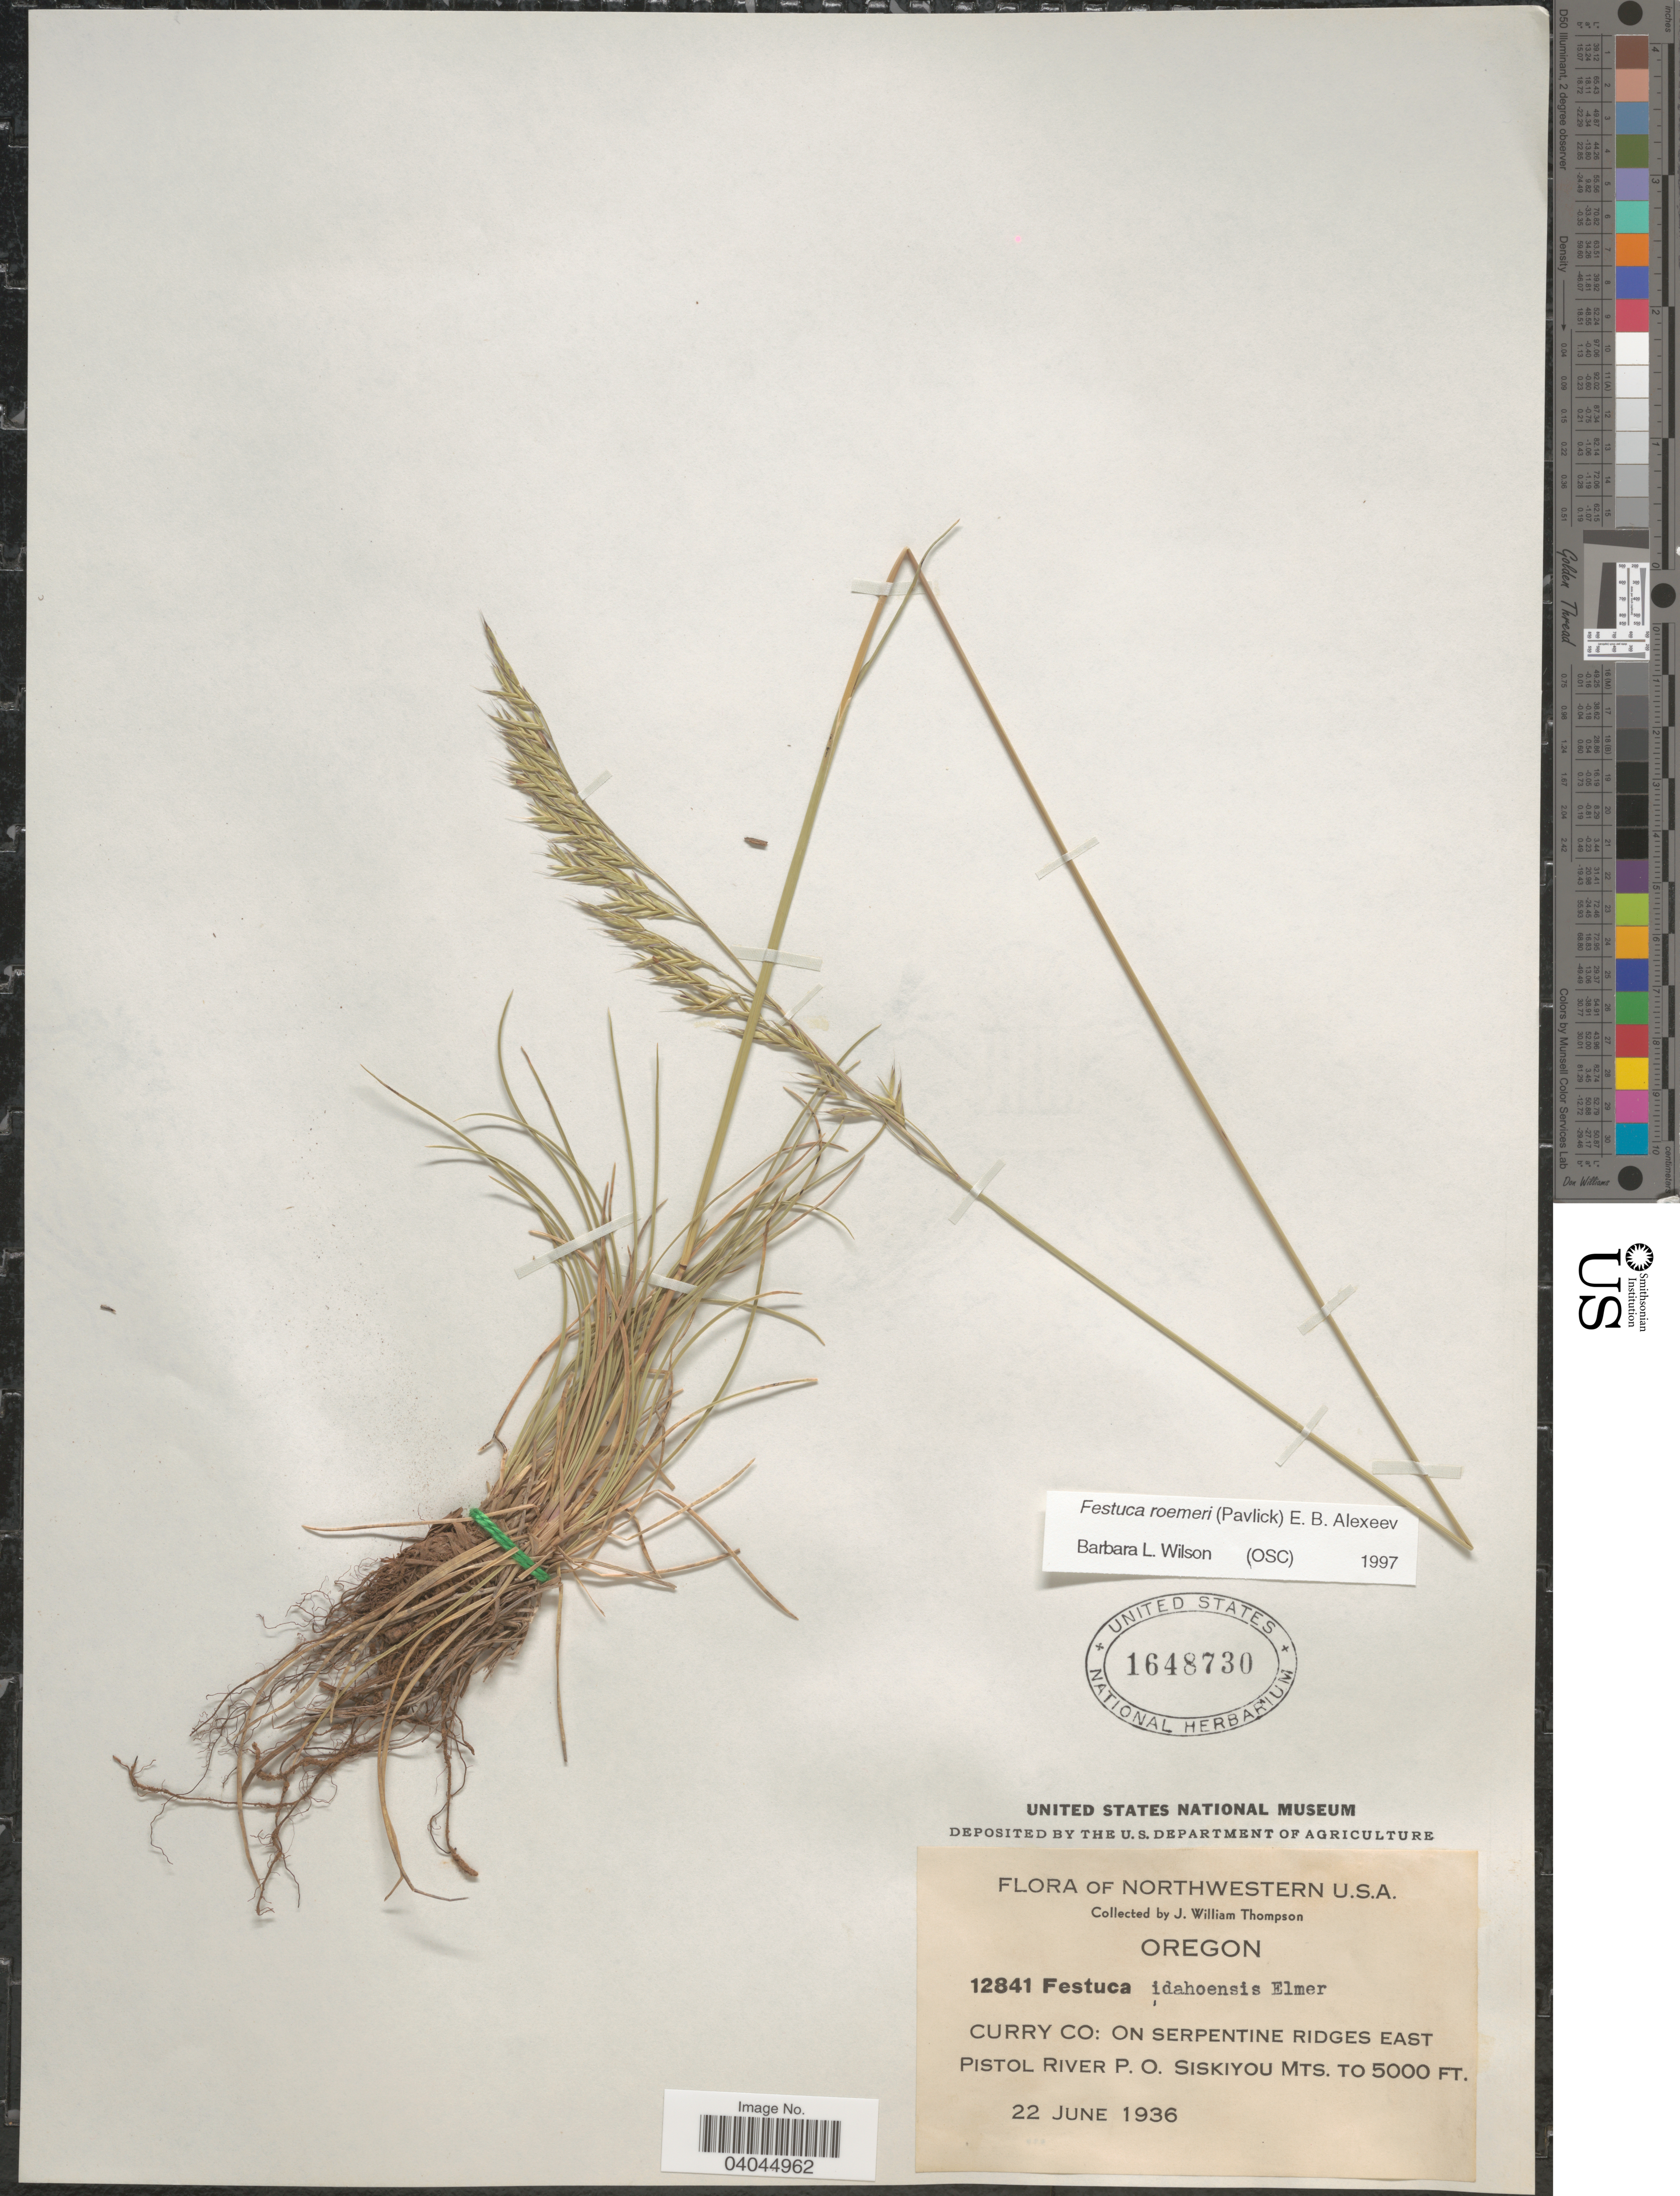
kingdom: Plantae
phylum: Tracheophyta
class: Liliopsida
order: Poales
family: Poaceae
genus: Festuca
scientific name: Festuca roemeri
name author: (Pavlick) E.B. Alexeev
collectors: J. W. Thompson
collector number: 12841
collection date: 1936-06-22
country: United States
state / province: Oregon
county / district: Curry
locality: Northwestern U.S.A. Curry Co: on serpentine ridges east Pistol River P.O. Siskiyou Mts.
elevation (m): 1524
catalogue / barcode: US 1648730